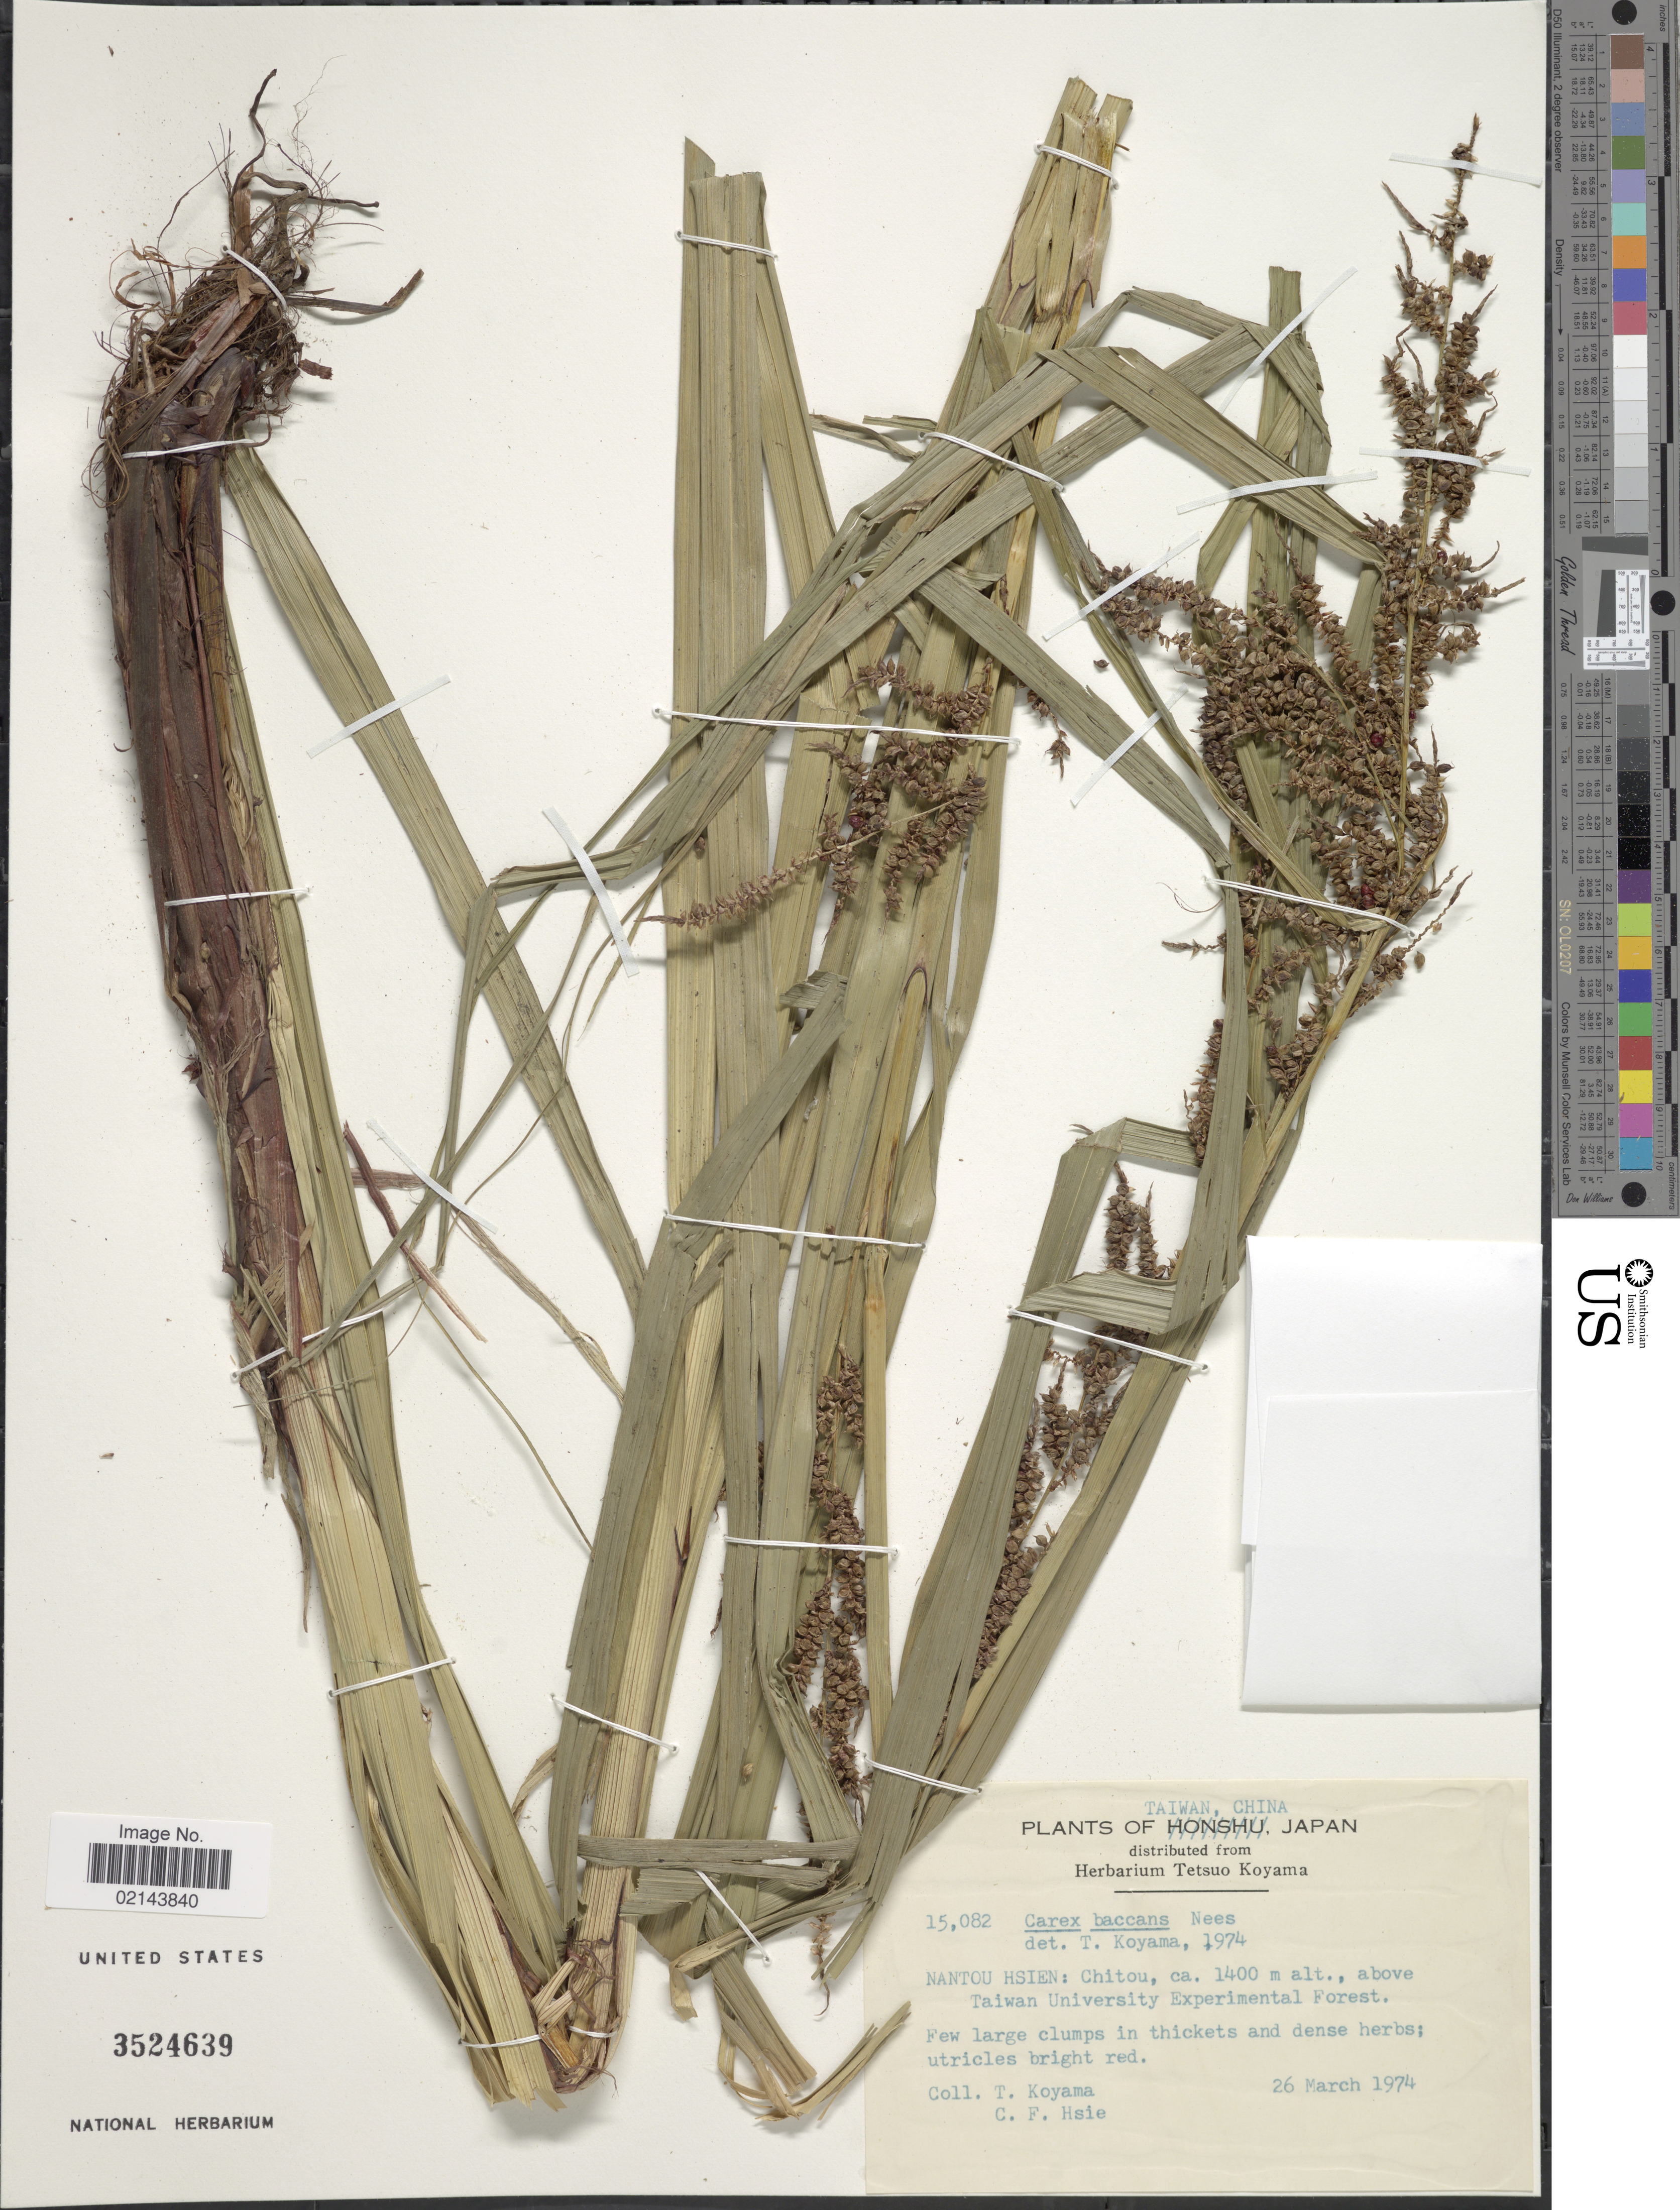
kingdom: Plantae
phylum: Tracheophyta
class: Liliopsida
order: Poales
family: Cyperaceae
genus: Carex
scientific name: Carex baccans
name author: Nees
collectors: T. Koyama & C. Hsie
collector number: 15082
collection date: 1974-03-26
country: Taiwan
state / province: Nantou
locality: Nantou Hsien: Chitou, above Taiwan University Experimental Forest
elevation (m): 1400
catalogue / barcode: US 3524639